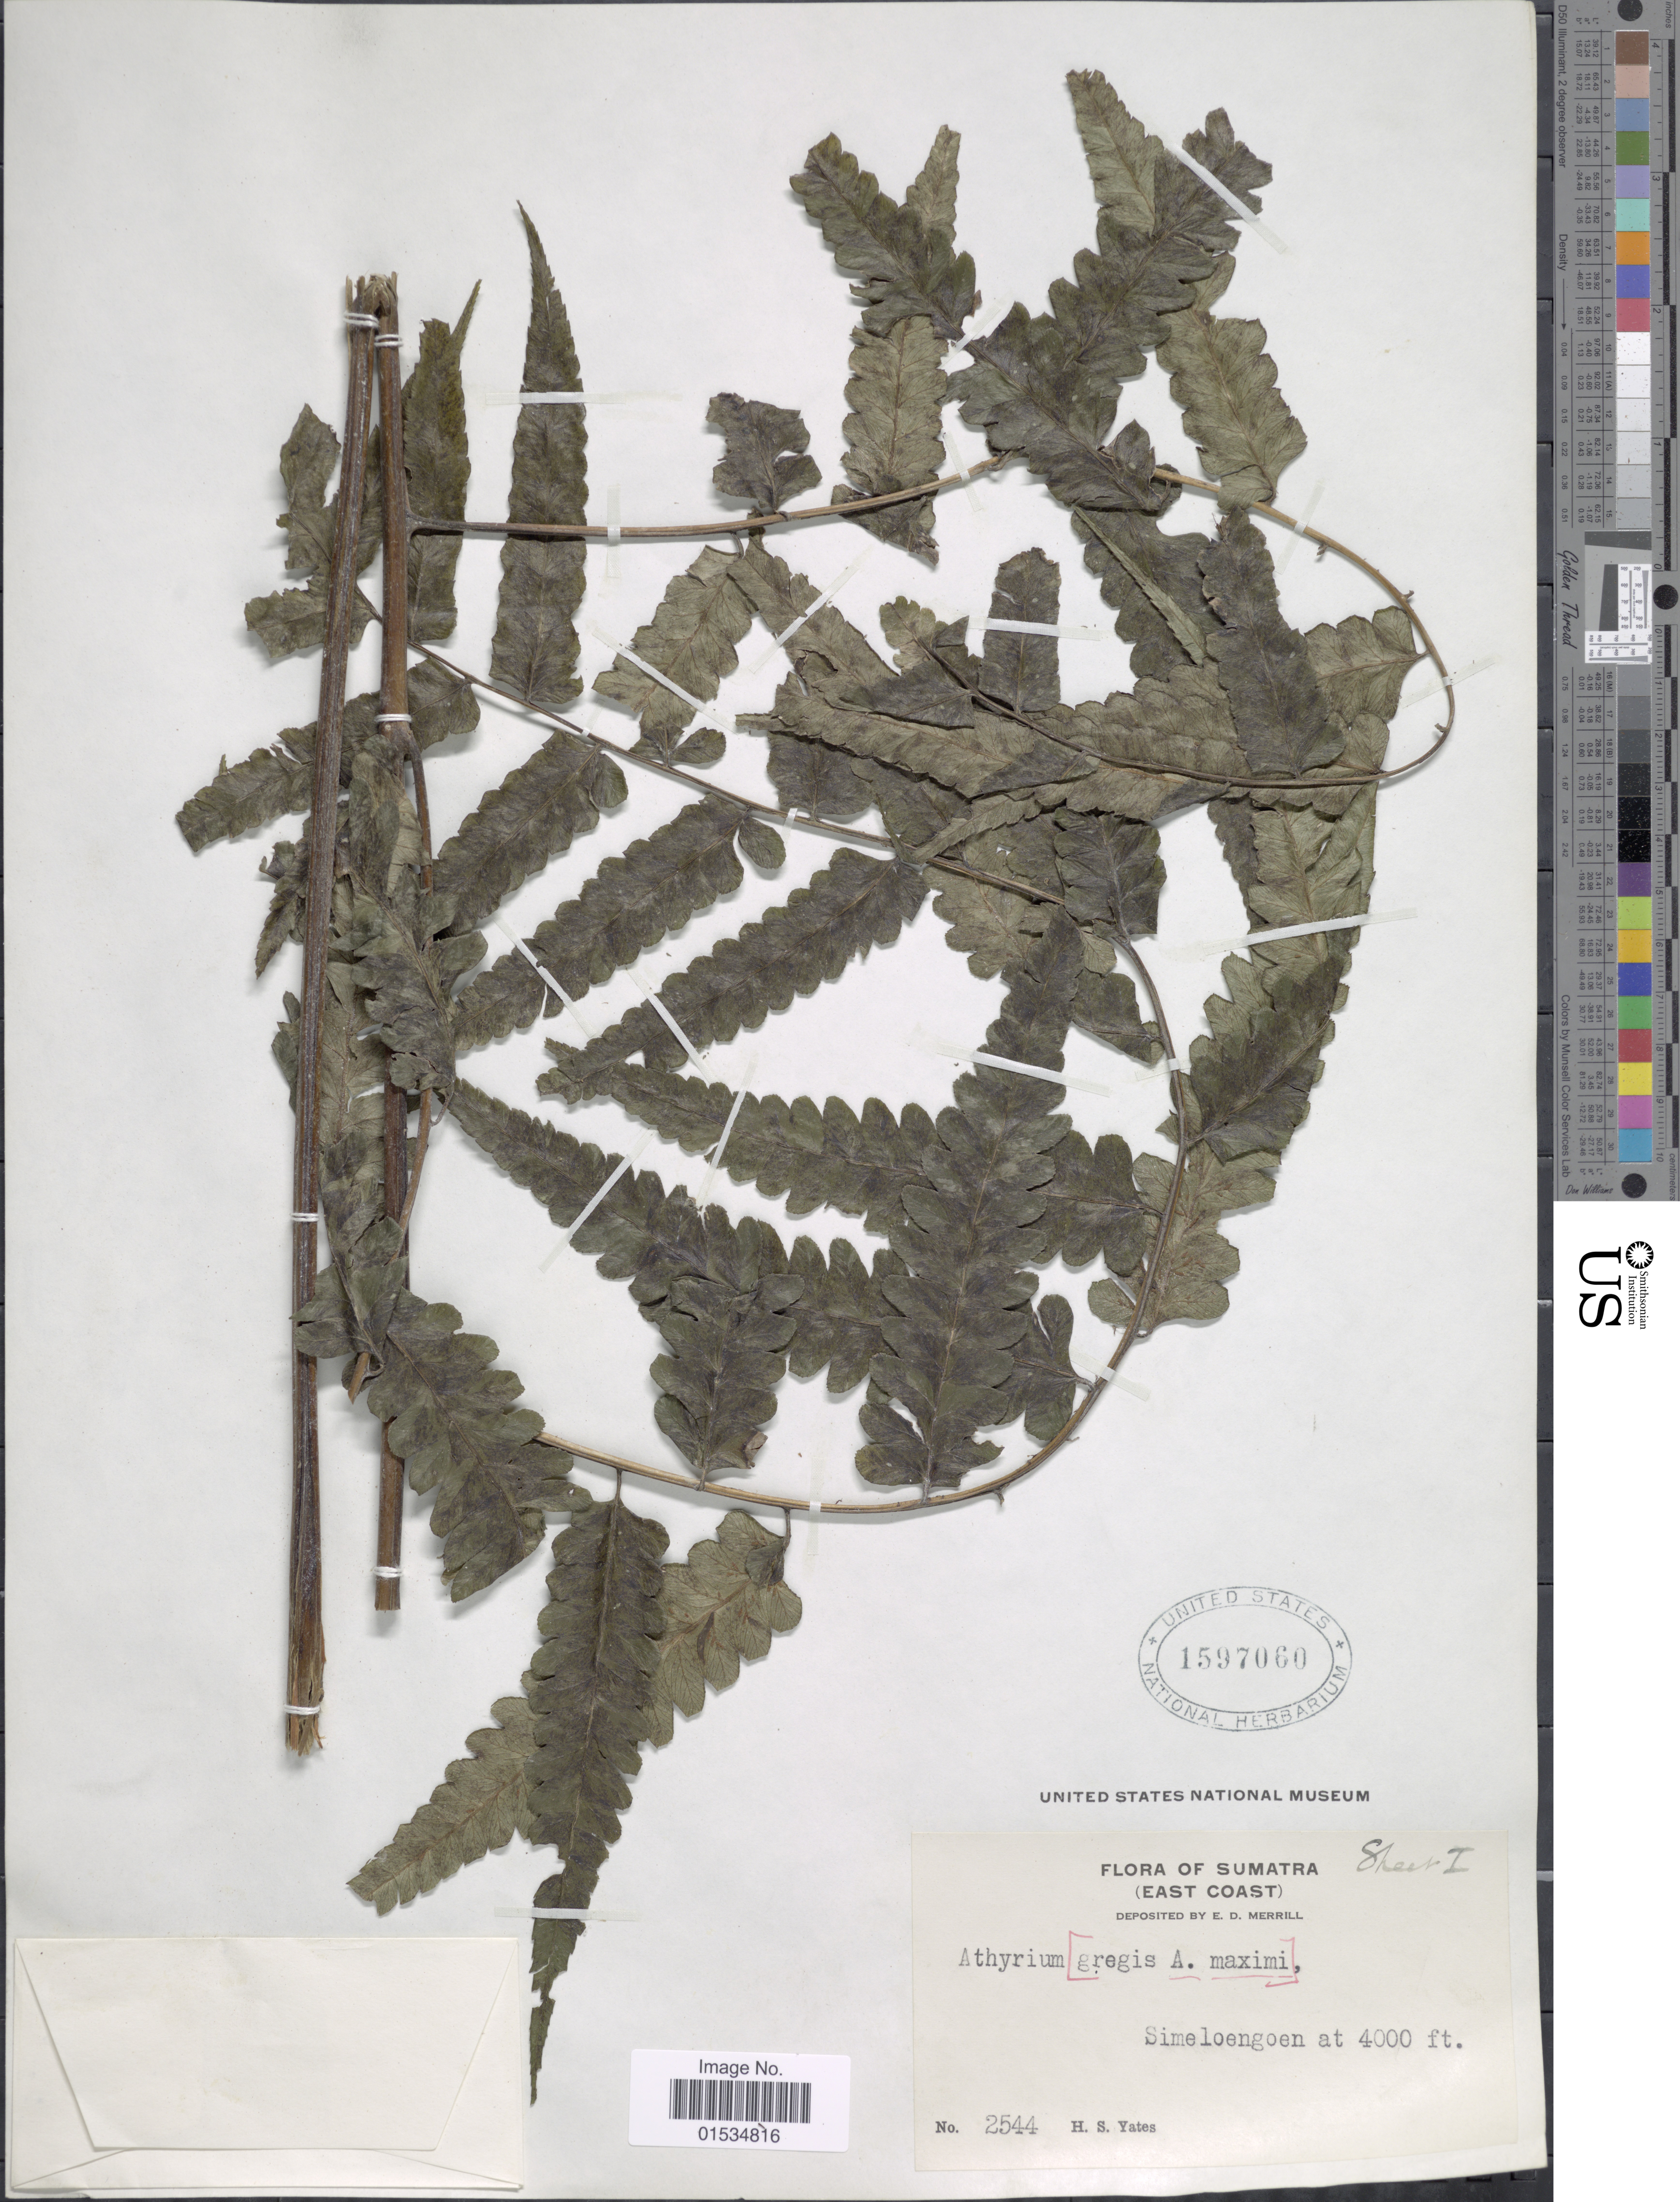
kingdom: Plantae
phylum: Tracheophyta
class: Polypodiopsida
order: Polypodiales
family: Athyriaceae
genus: Diplazium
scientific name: Diplazium dilatatum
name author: Blume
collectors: H. S. Yates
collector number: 2544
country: Indonesia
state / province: Sumatra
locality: East Coast, Simeloengoen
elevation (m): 1219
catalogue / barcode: US 1597060